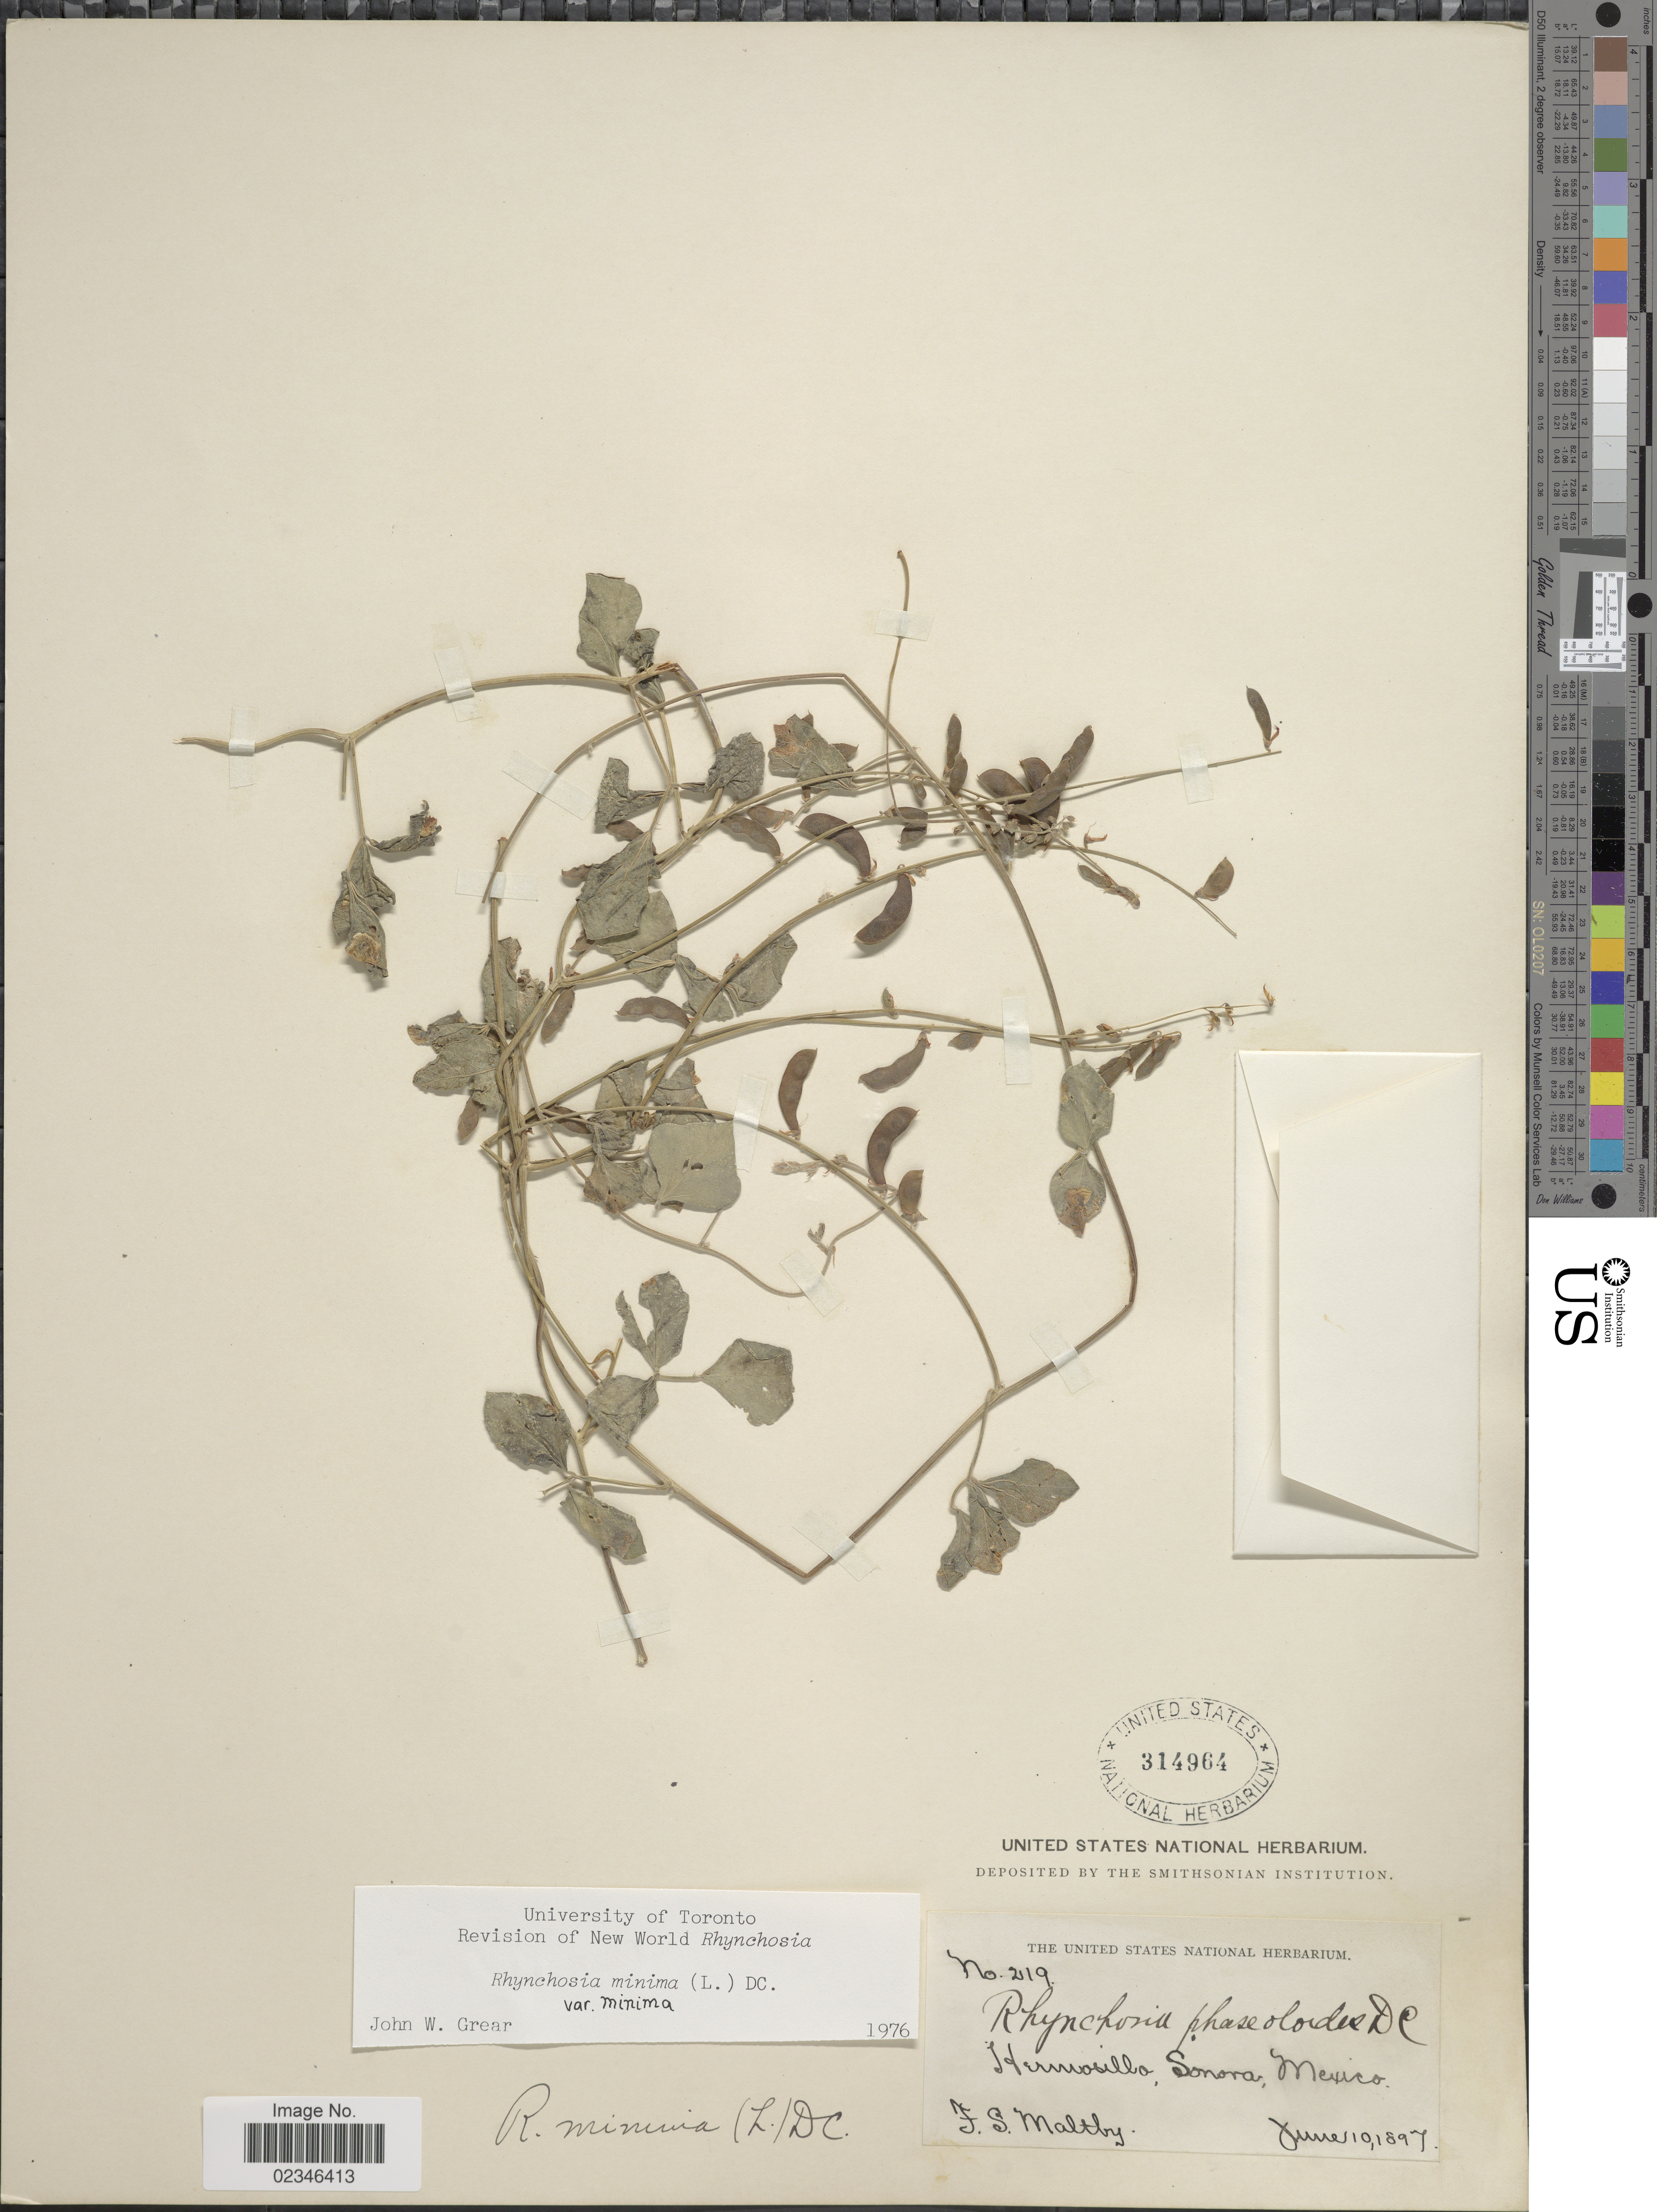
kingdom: Plantae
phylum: Tracheophyta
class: Magnoliopsida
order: Fabales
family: Fabaceae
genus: Rhynchosia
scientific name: Rhynchosia minima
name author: (L.) DC.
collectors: F. S. Maltby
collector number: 219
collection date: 1897-06-10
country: Mexico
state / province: Sonora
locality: Hermosilla, Sonora, Mexico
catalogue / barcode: US 314964